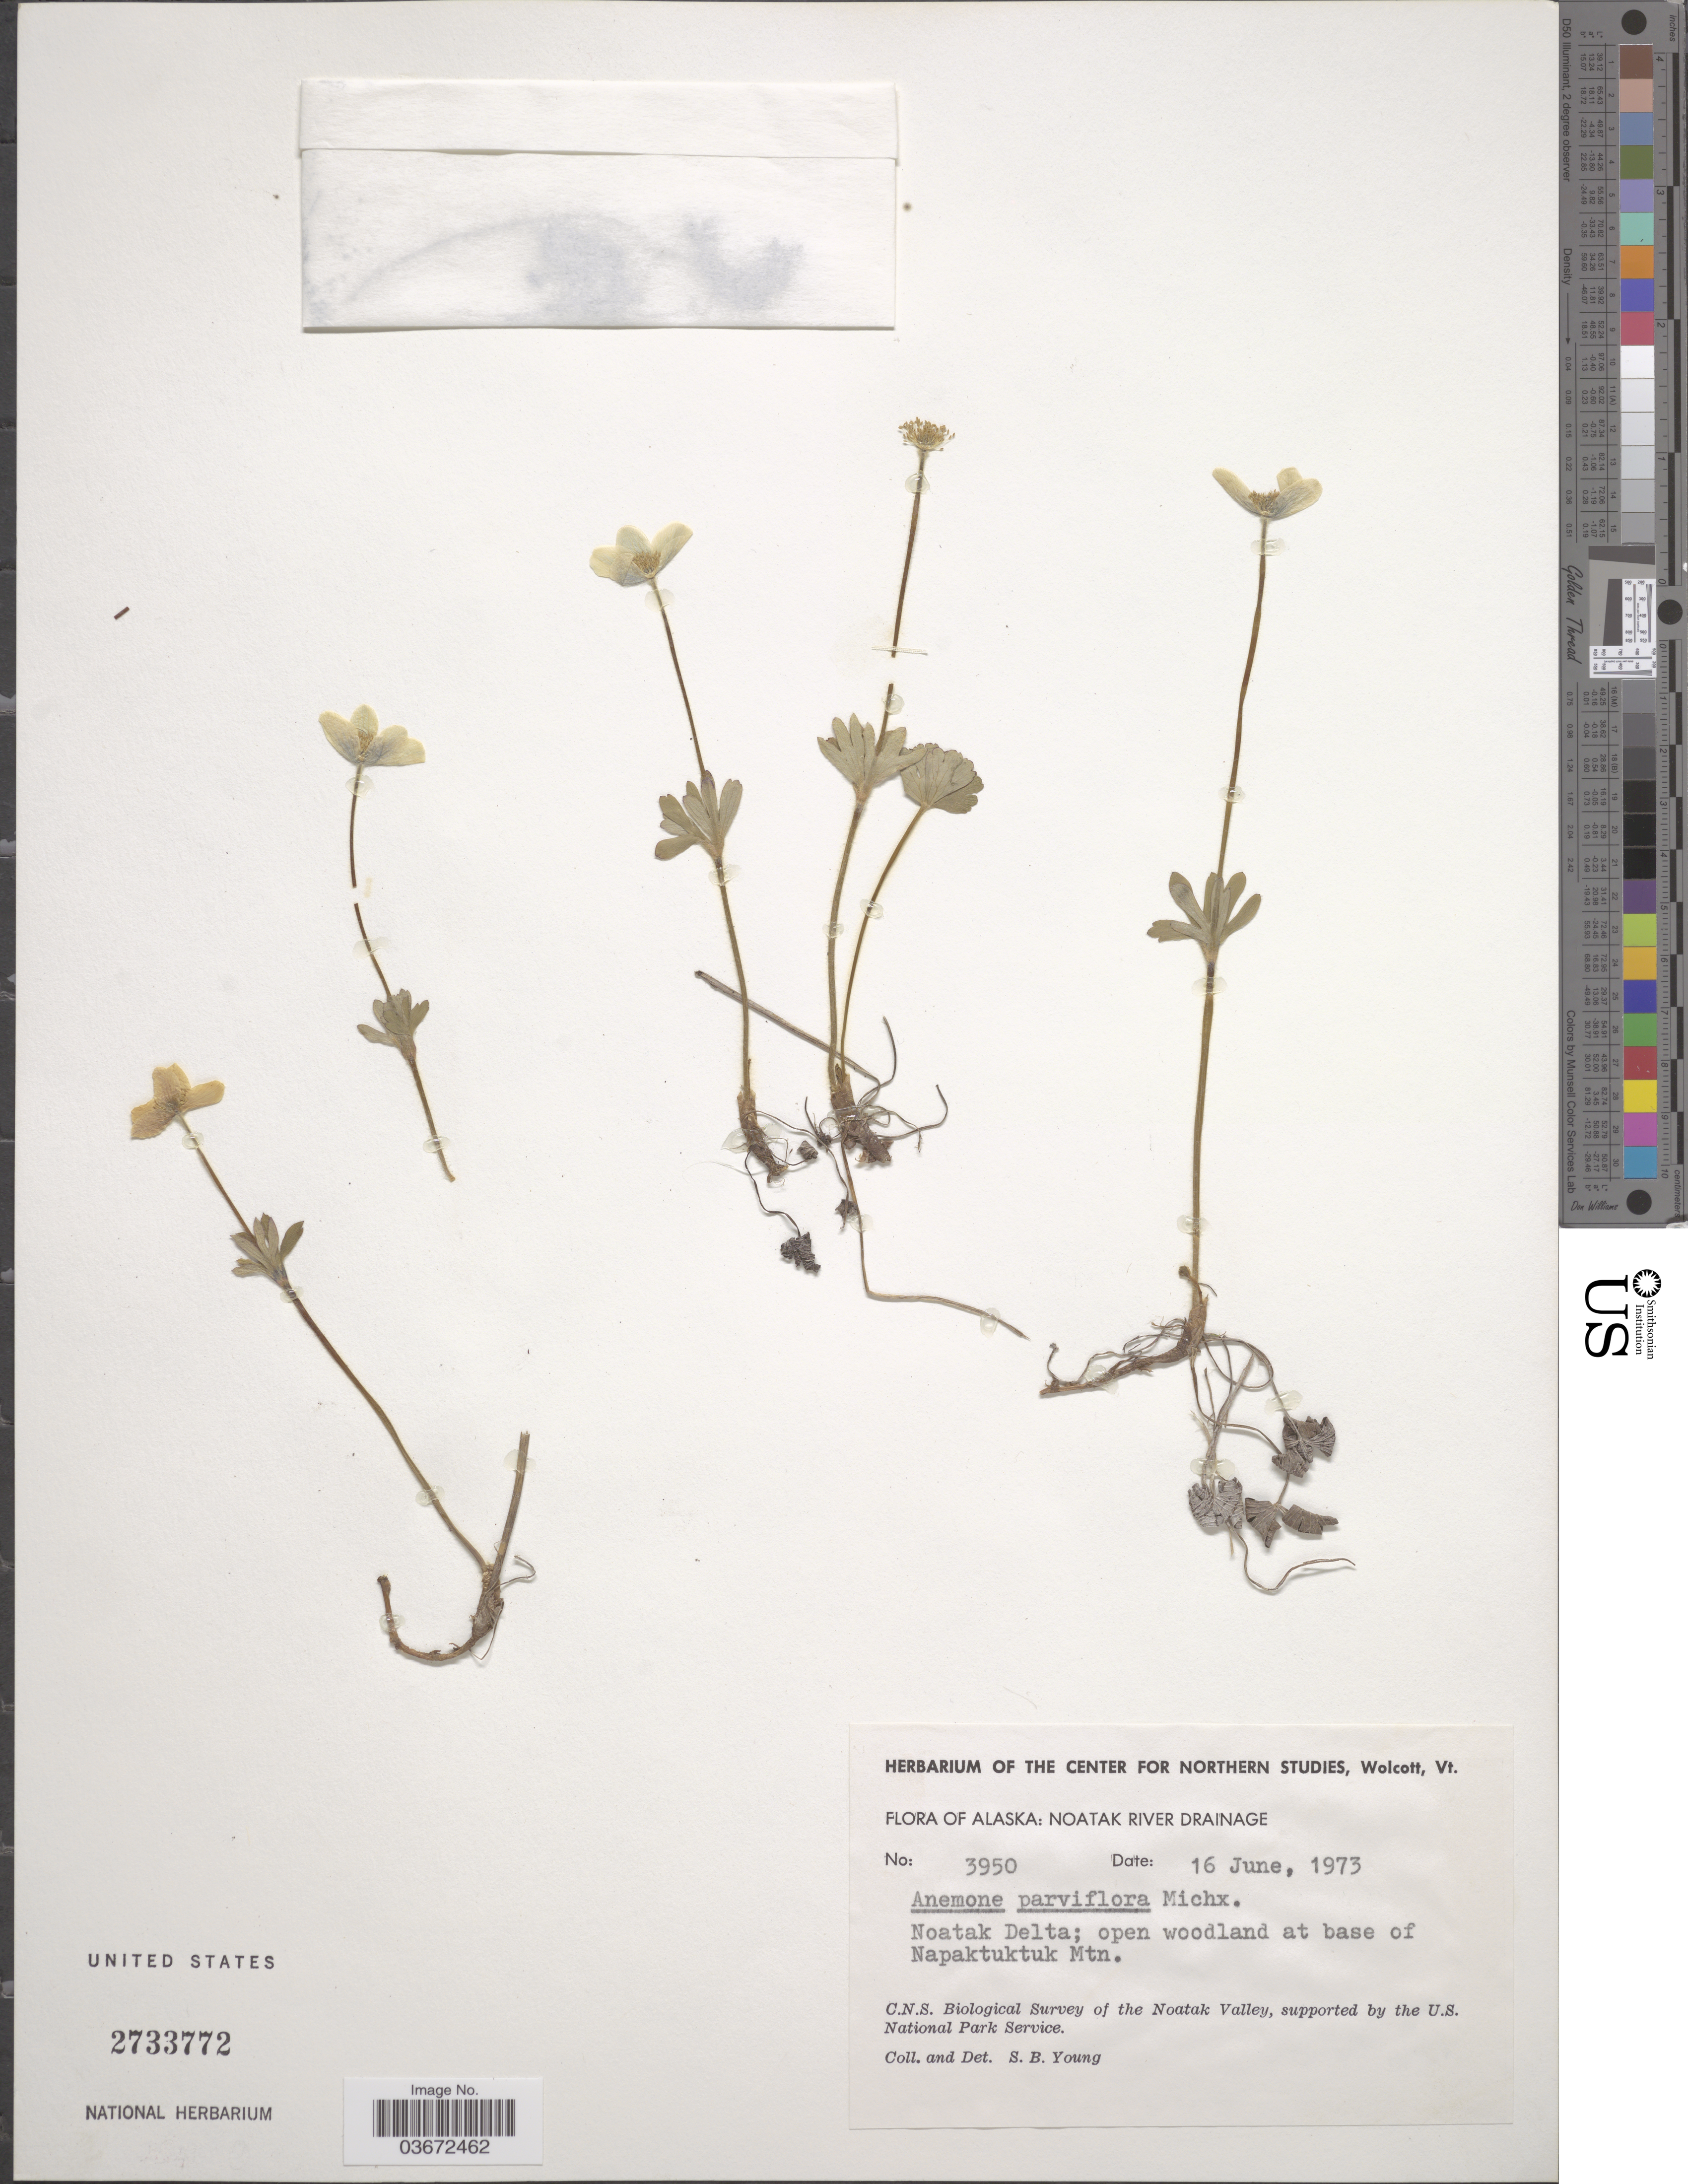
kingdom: Plantae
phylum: Tracheophyta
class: Magnoliopsida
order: Ranunculales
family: Ranunculaceae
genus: Anemone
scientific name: Anemone parviflora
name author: Michx.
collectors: S. Young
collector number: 3950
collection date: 1973-06-16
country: United States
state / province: Alaska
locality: Noatak River Drainage. Noatak Delta; open woodland at base of Napaktuktuk Mtn. Noatak Valley.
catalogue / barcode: US 2733772